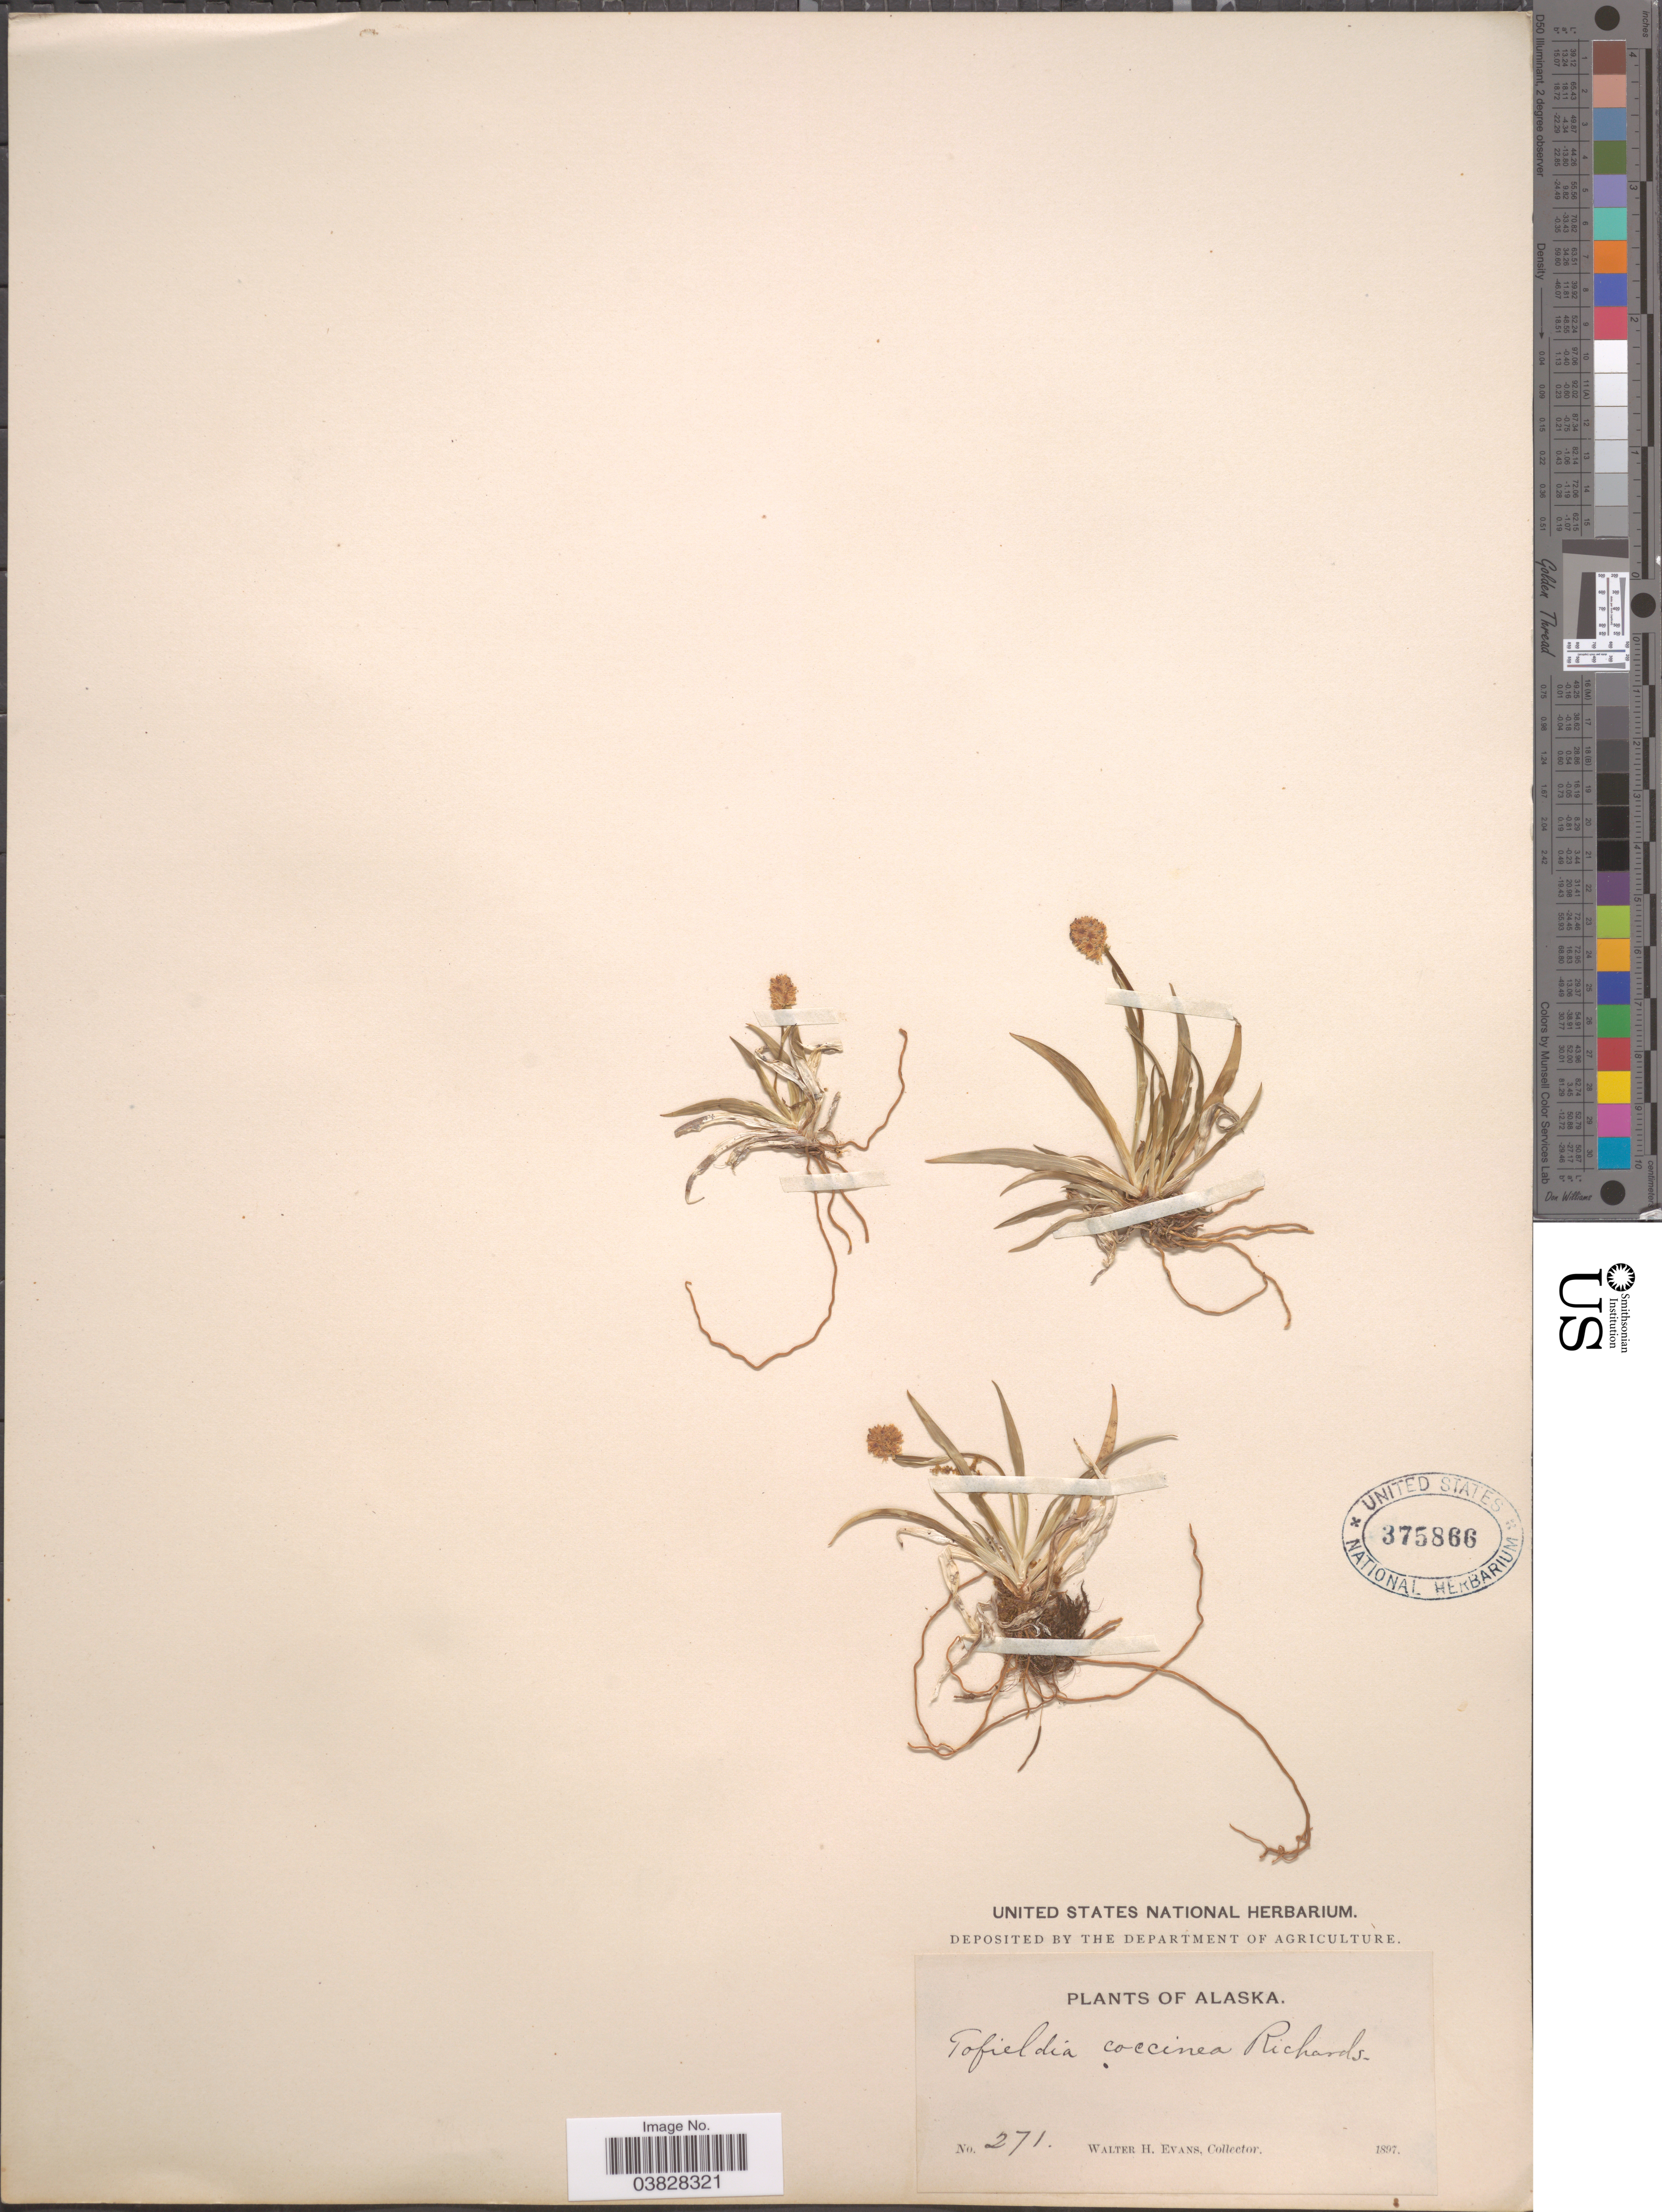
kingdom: Plantae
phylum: Tracheophyta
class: Liliopsida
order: Alismatales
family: Tofieldiaceae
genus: Tofieldia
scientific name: Tofieldia coccinea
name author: Richardson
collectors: W. H. Evans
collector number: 271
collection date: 1897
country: United States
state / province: Alaska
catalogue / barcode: US 375866